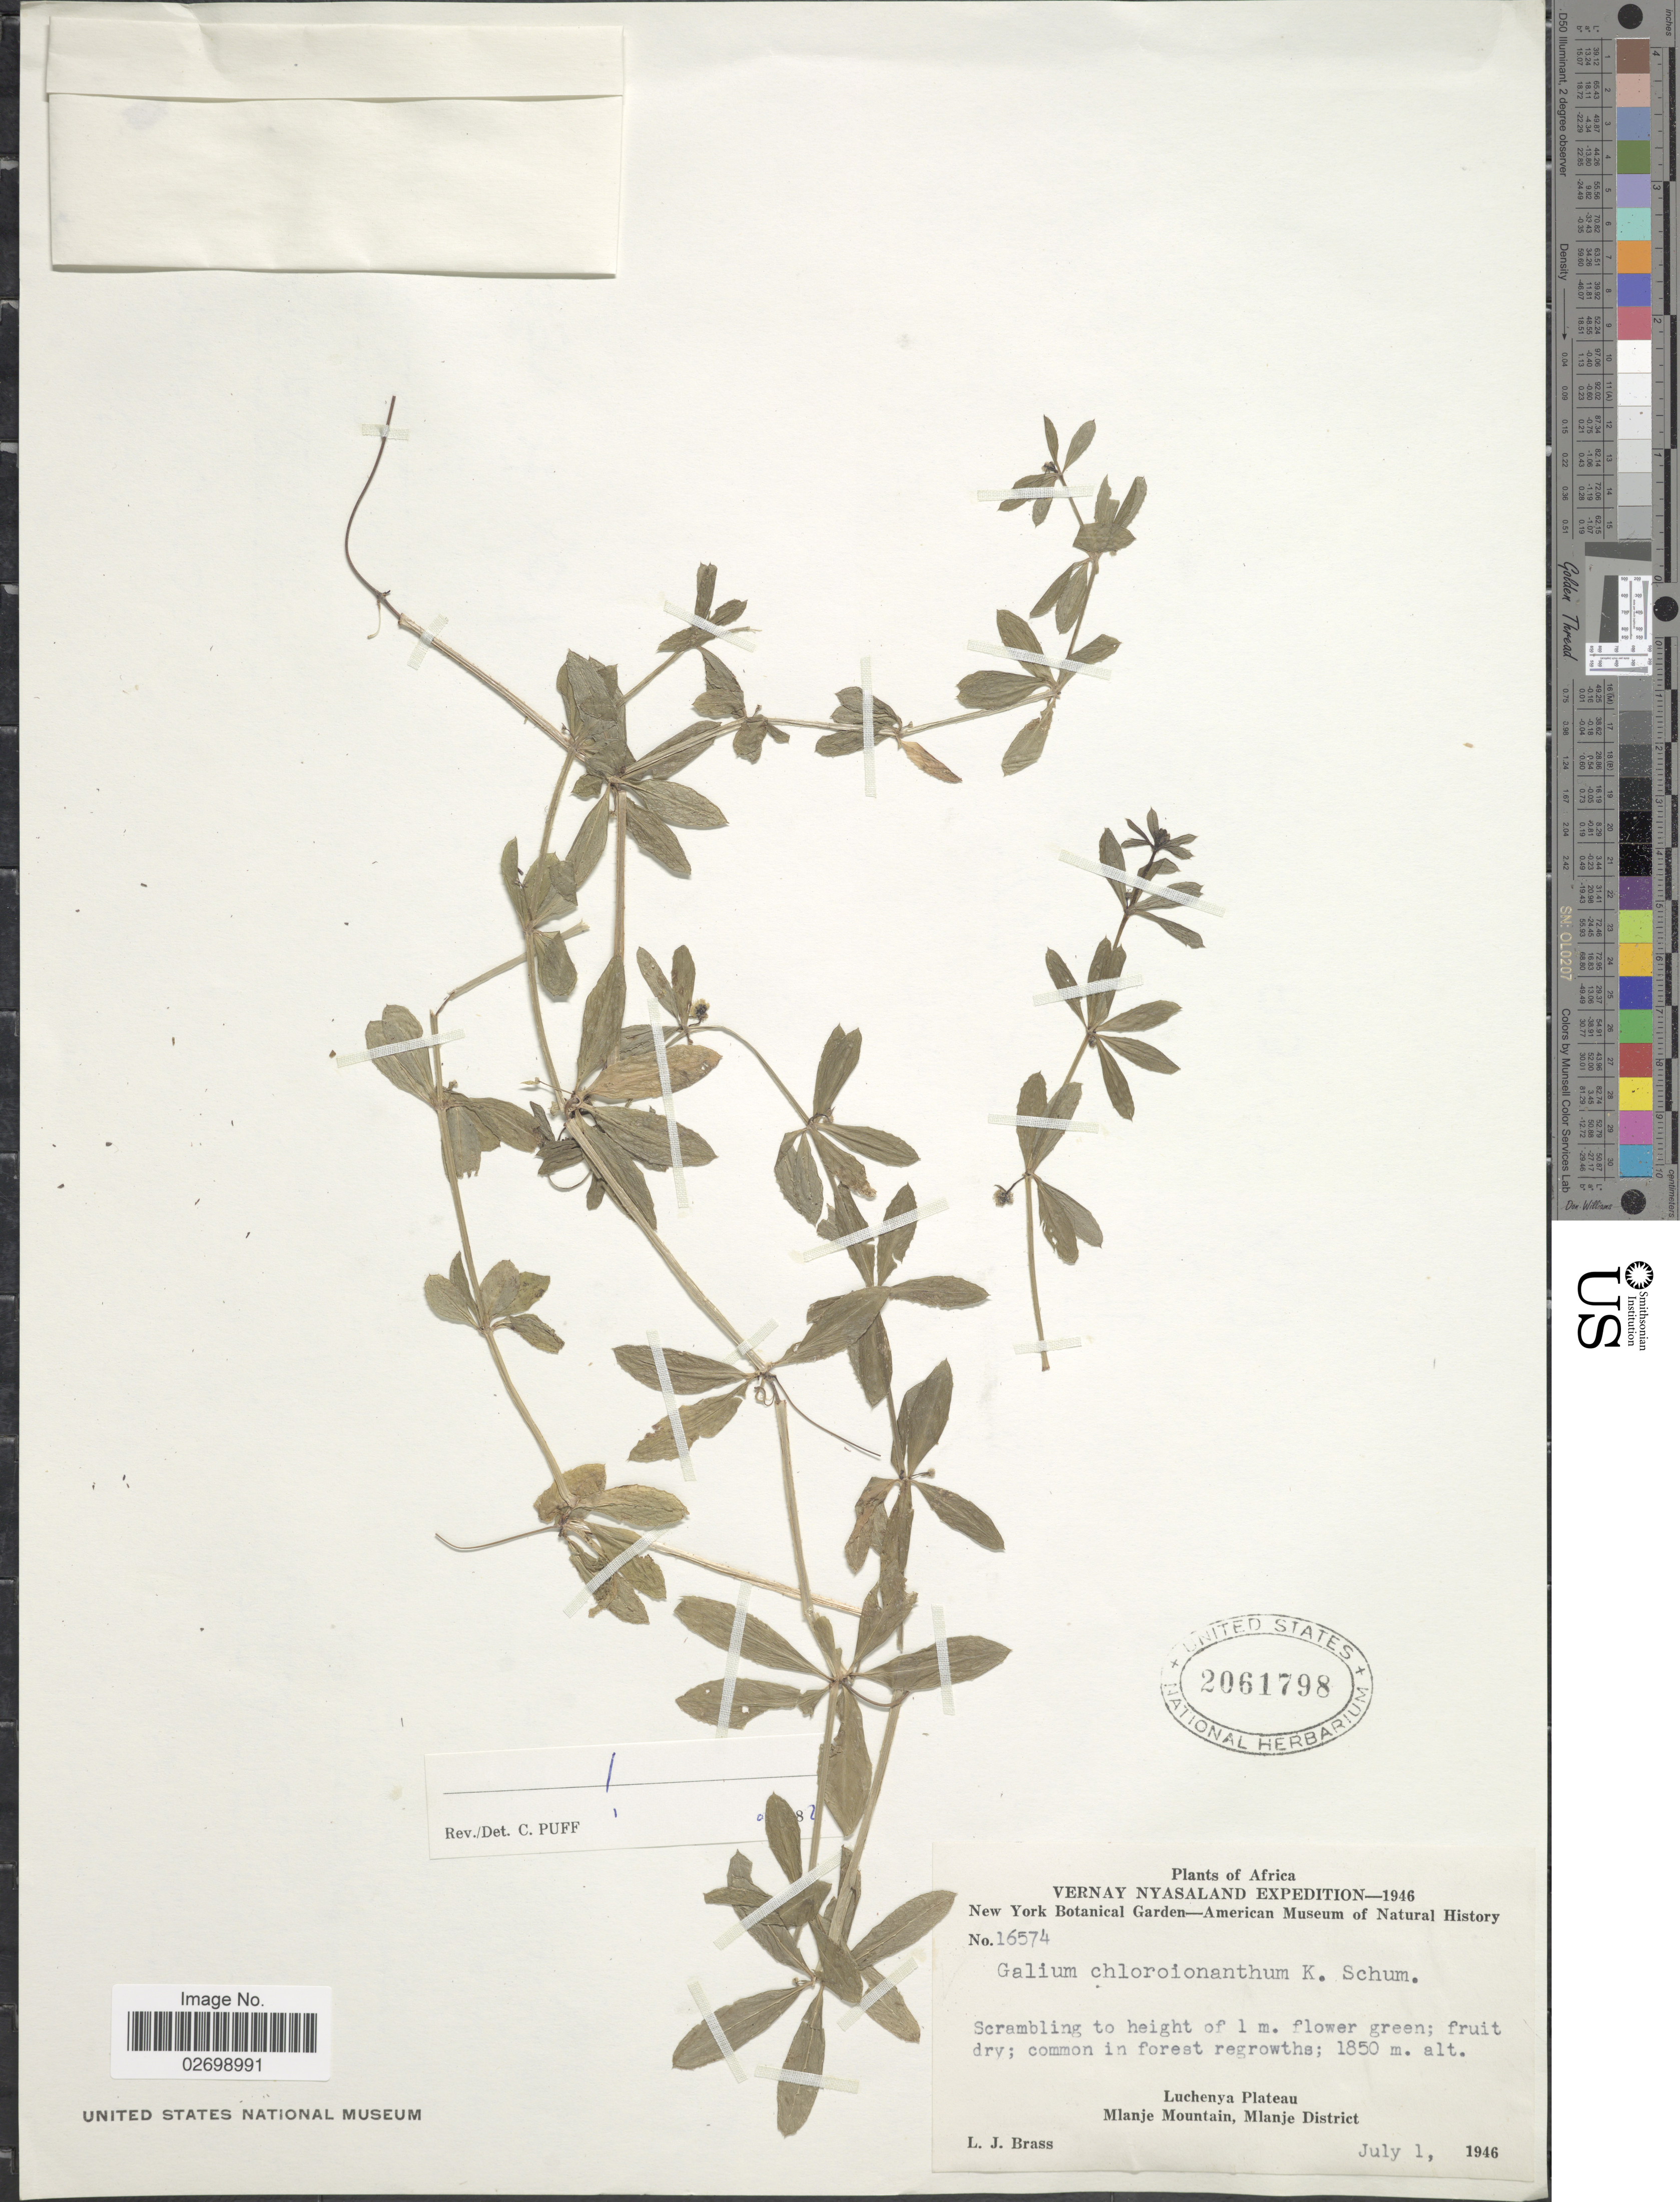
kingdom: Plantae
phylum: Tracheophyta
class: Magnoliopsida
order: Gentianales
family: Rubiaceae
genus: Galium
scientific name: Galium chloroionanthum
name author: K. Schum.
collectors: L. J. Brass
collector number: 16574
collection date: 1946-07-01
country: Malawi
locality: Vernay Nyasaland. Luchenya Plateau, Mlanje Mountain, Mlanje District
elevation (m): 1850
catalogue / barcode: US 2061798